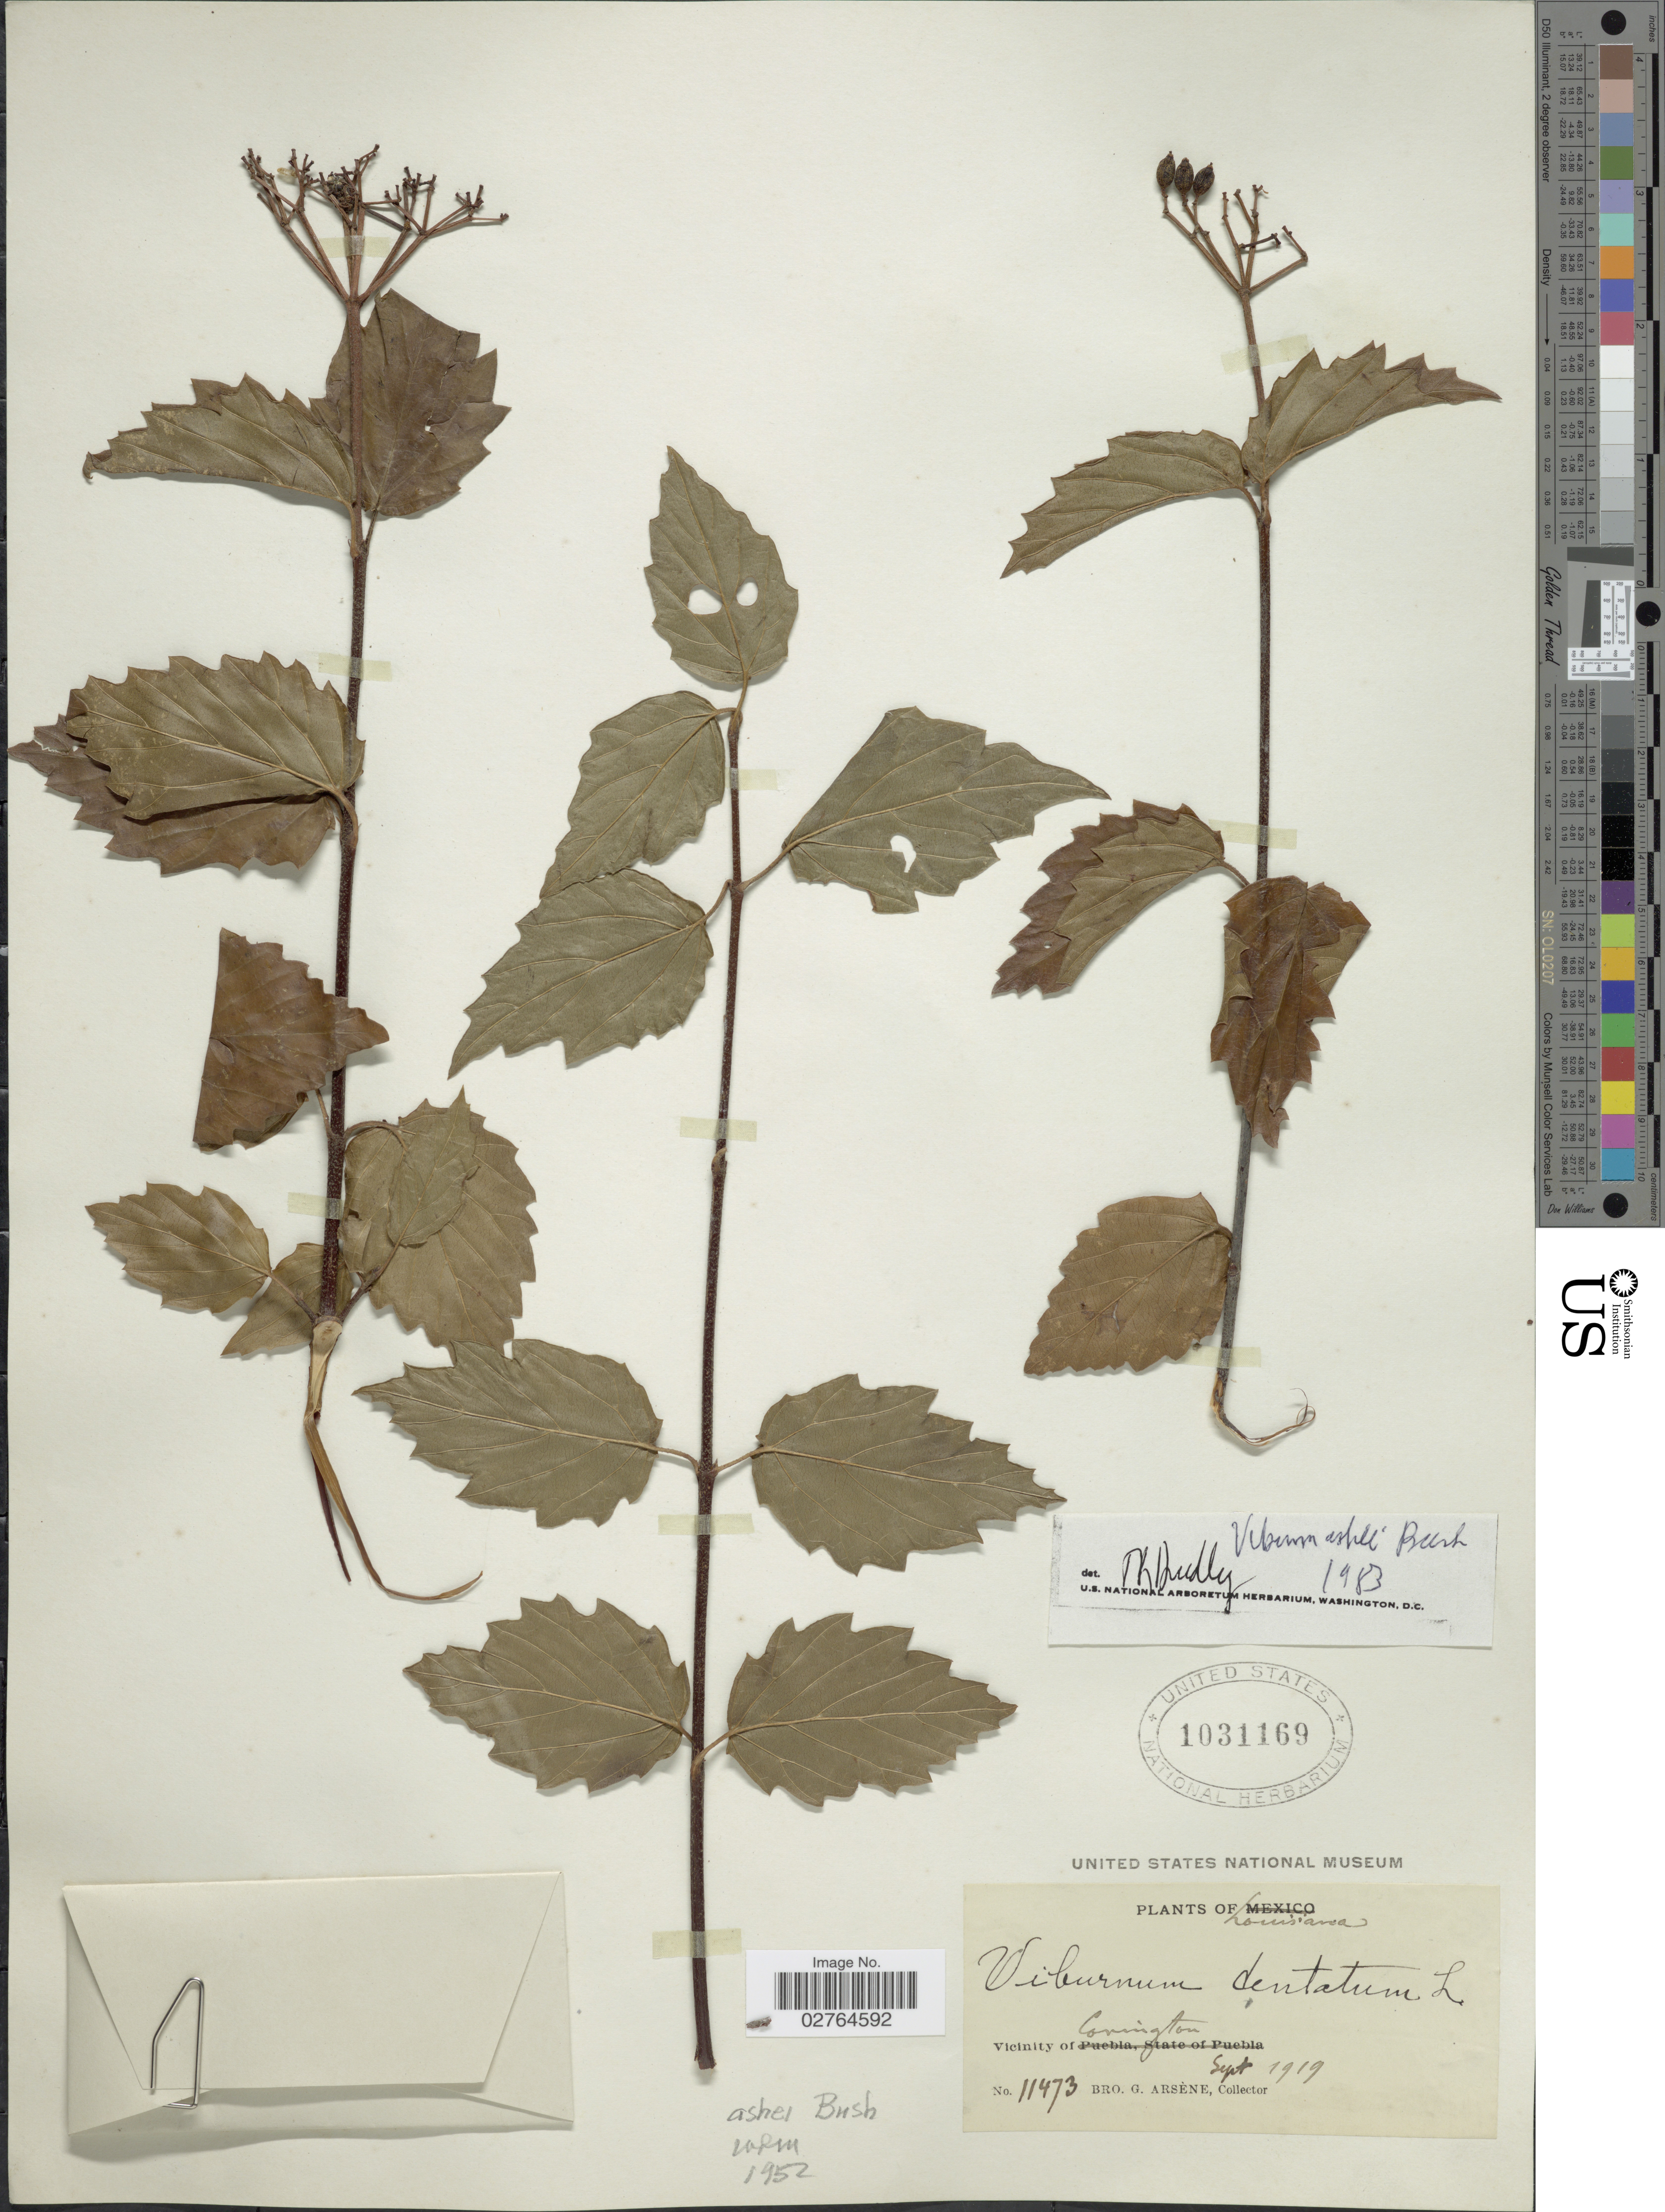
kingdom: Plantae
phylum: Tracheophyta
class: Magnoliopsida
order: Dipsacales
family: Viburnaceae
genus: Viburnum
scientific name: Viburnum scabrellum var. ashei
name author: (Bush) McAtee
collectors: Bro. G. Arsène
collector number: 11473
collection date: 1919-09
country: United States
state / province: Louisiana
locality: Vicinity of Covington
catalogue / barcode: US 1031169